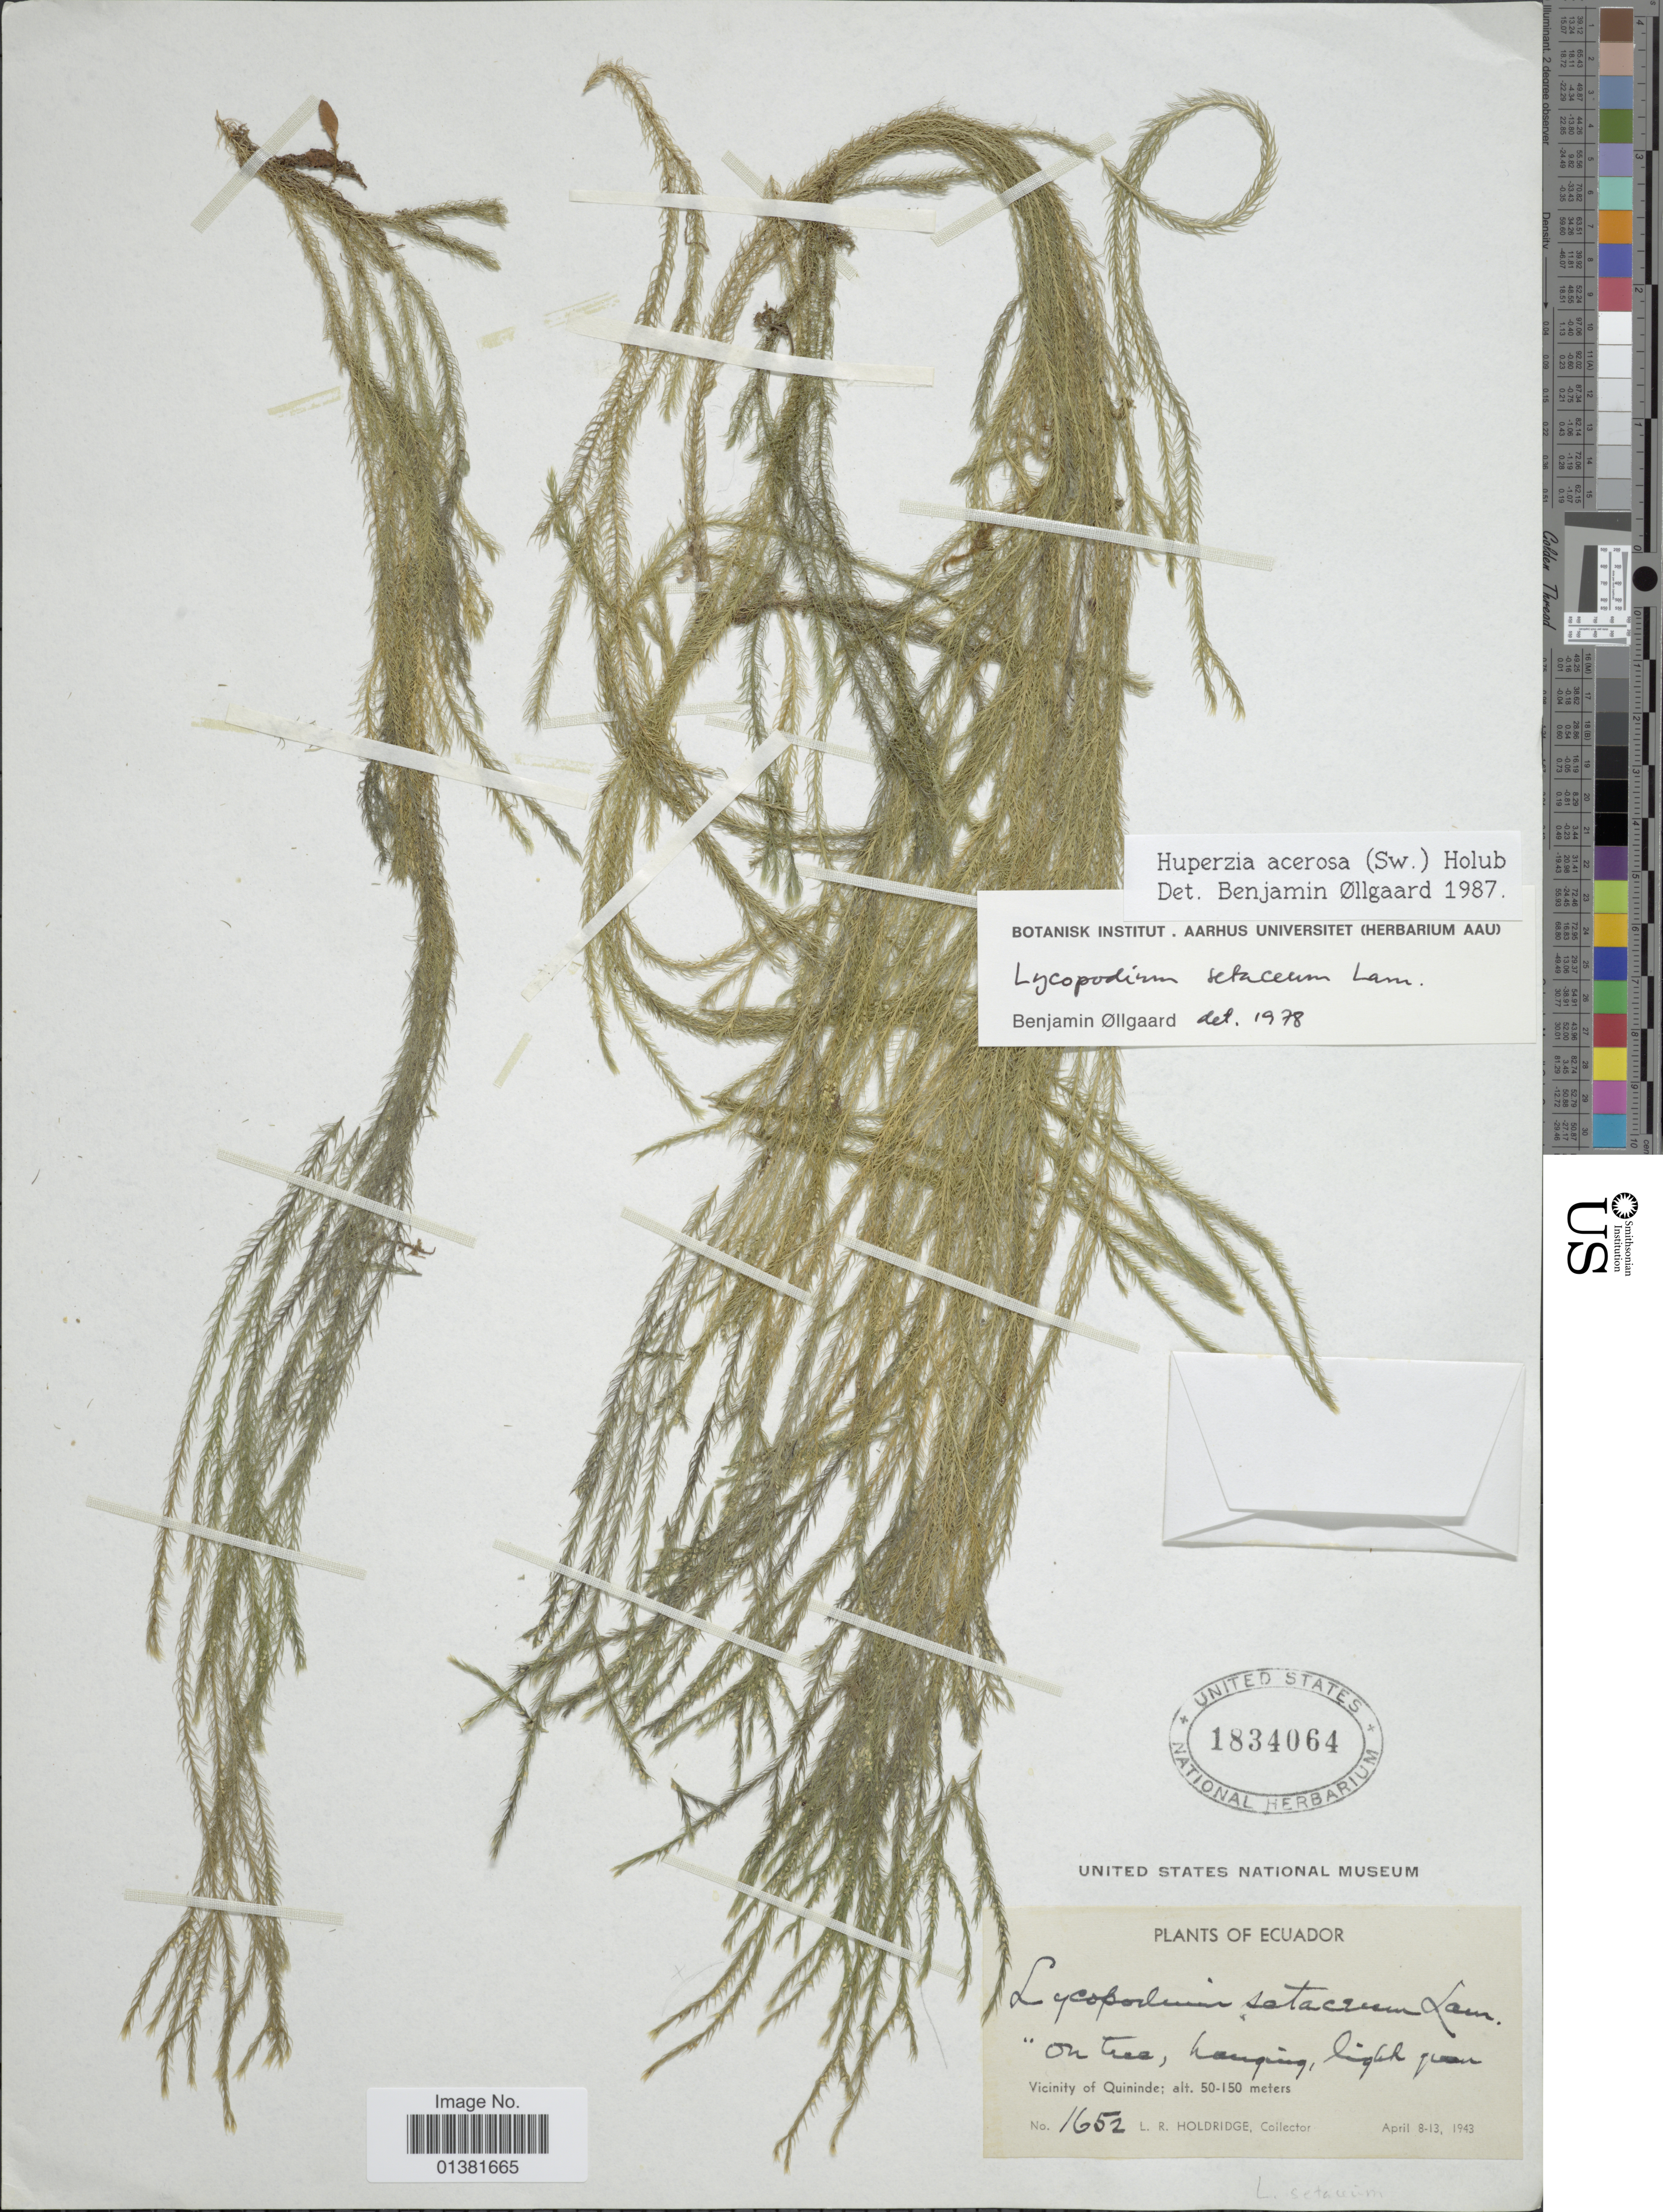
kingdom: Plantae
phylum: Tracheophyta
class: Lycopodiopsida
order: Lycopodiales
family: Lycopodiaceae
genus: Phlegmariurus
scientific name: Phlegmariurus acerosus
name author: (Sw.) B. Øllg.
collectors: L. Holdridge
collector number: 1652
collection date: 1943-04-08/1943-04-13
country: Ecuador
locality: Vicinity of Quininde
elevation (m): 50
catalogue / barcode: US 1834064